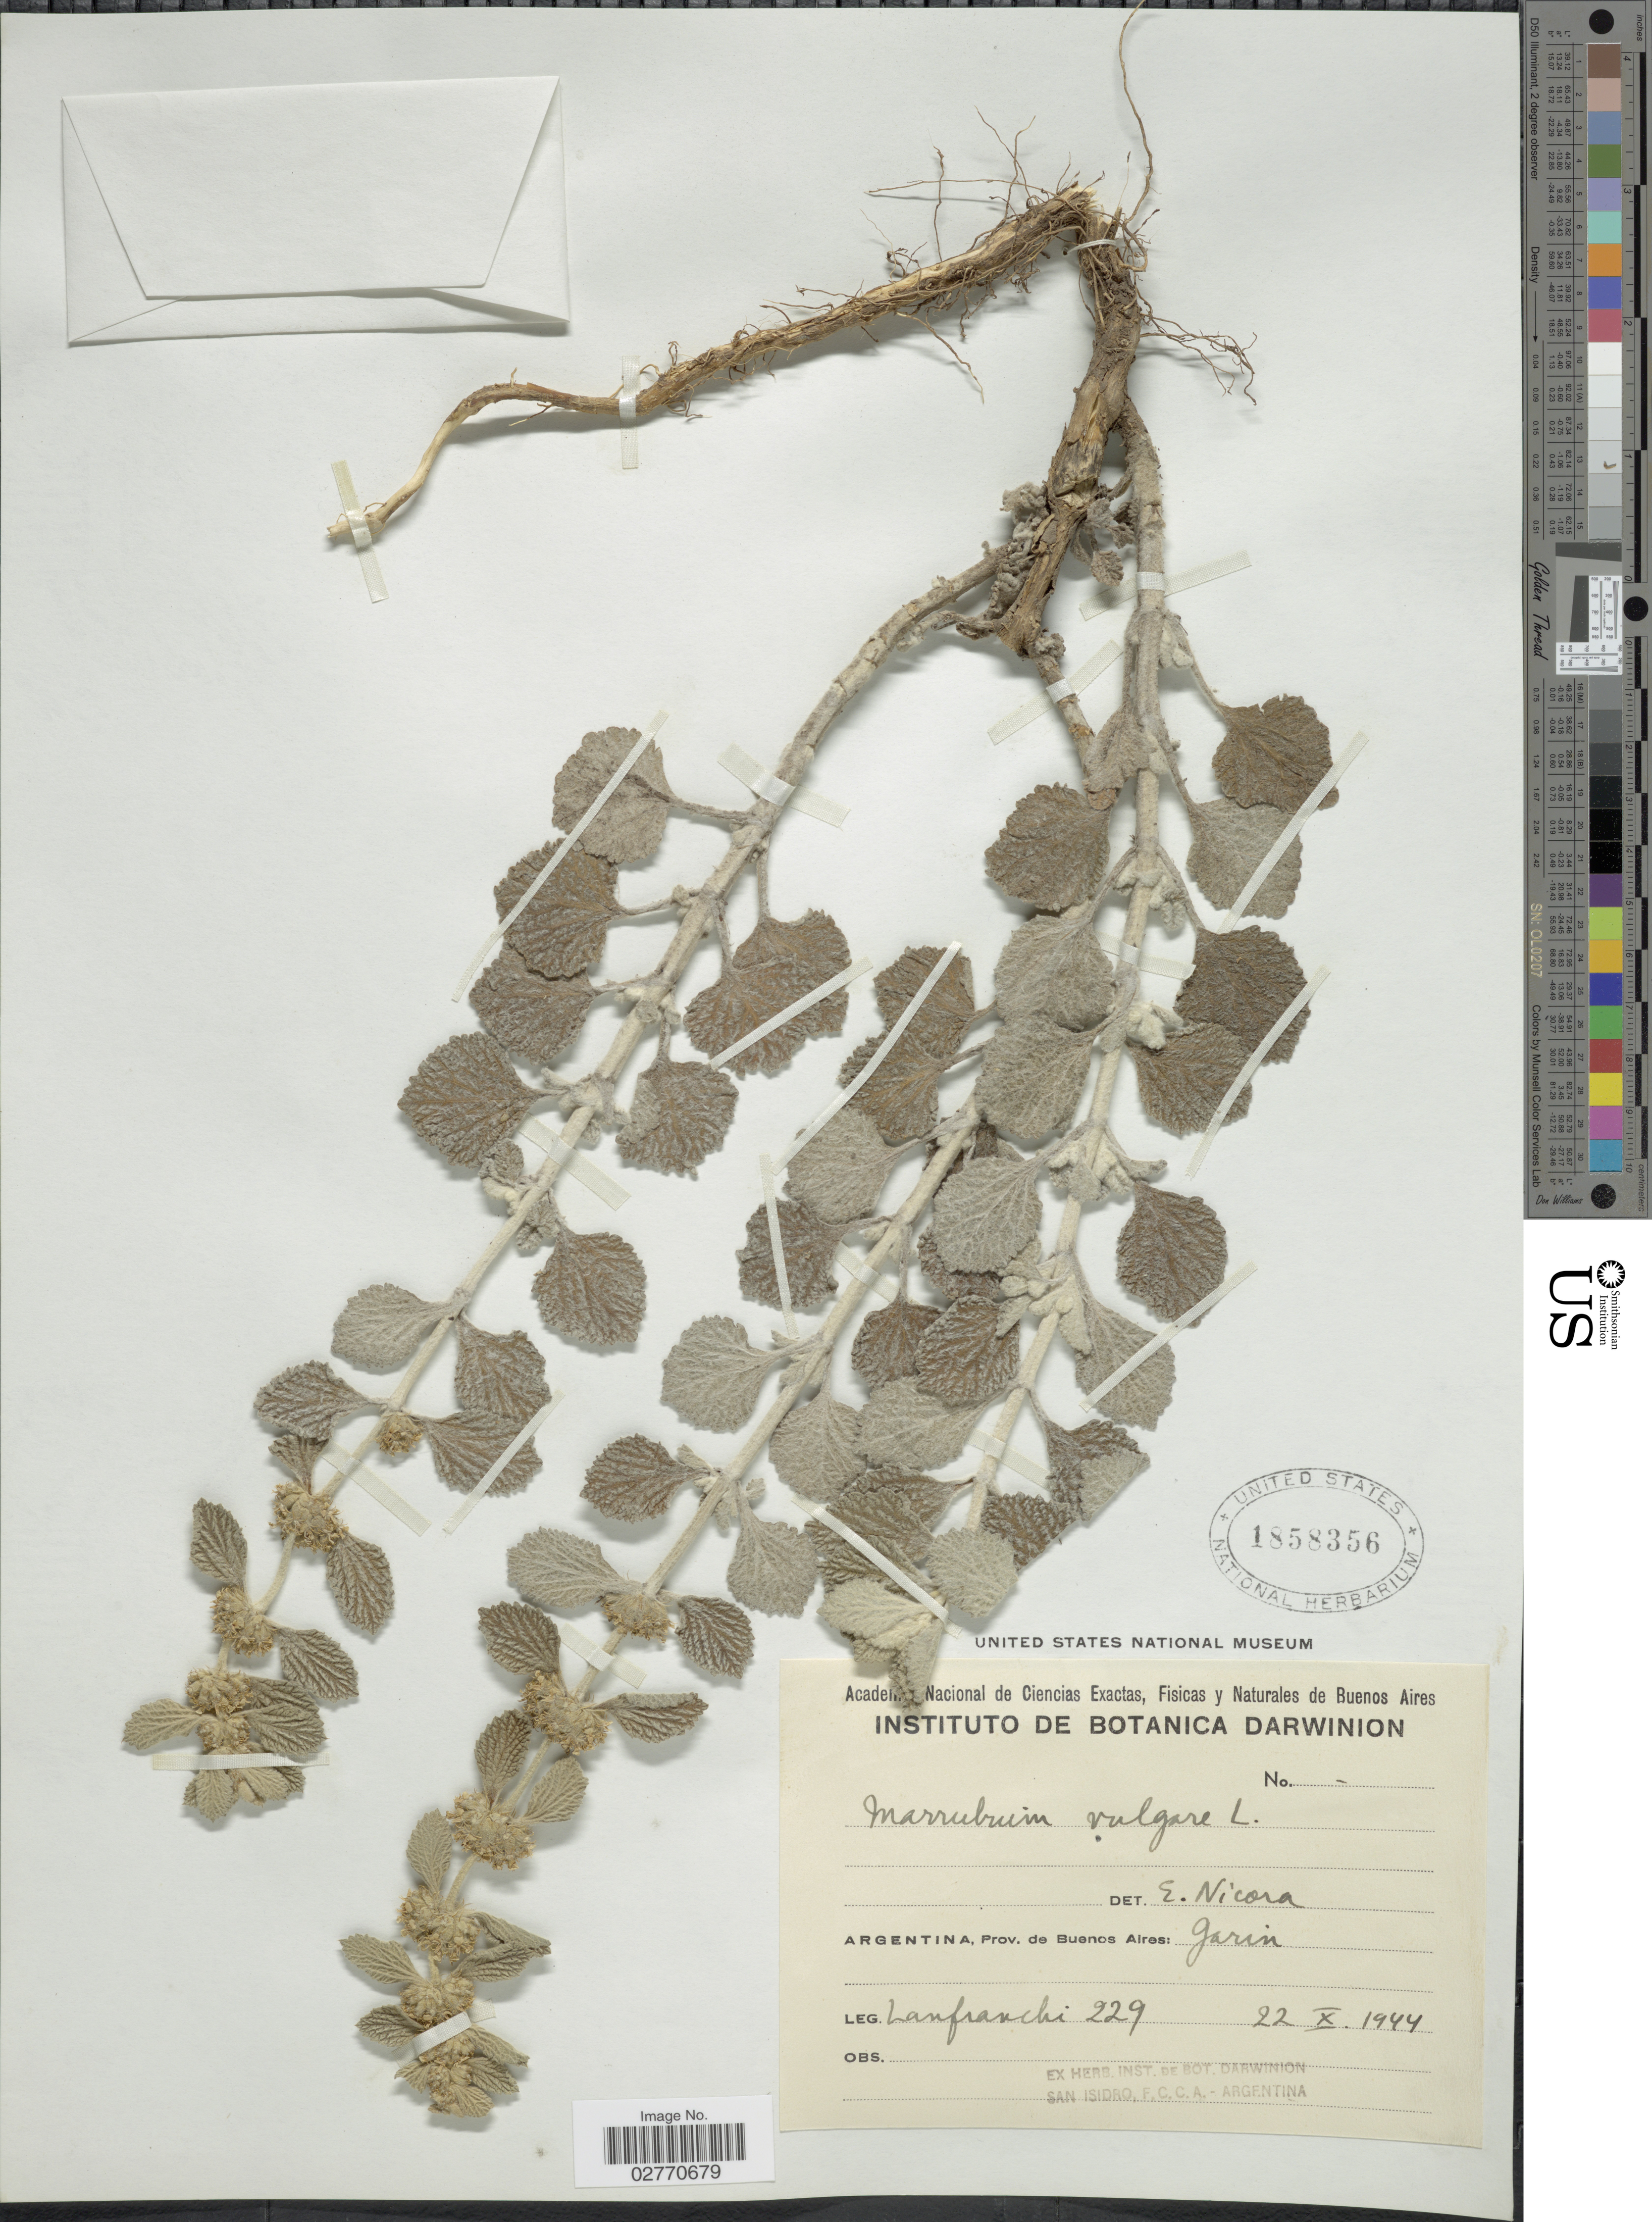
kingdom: Plantae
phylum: Tracheophyta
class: Magnoliopsida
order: Lamiales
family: Lamiaceae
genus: Marrubium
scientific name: Marrubium vulgare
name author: L.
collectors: Lanfranchi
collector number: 229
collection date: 1944-10-22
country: Argentina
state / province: Buenos Aires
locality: Garin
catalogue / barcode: US 1858356